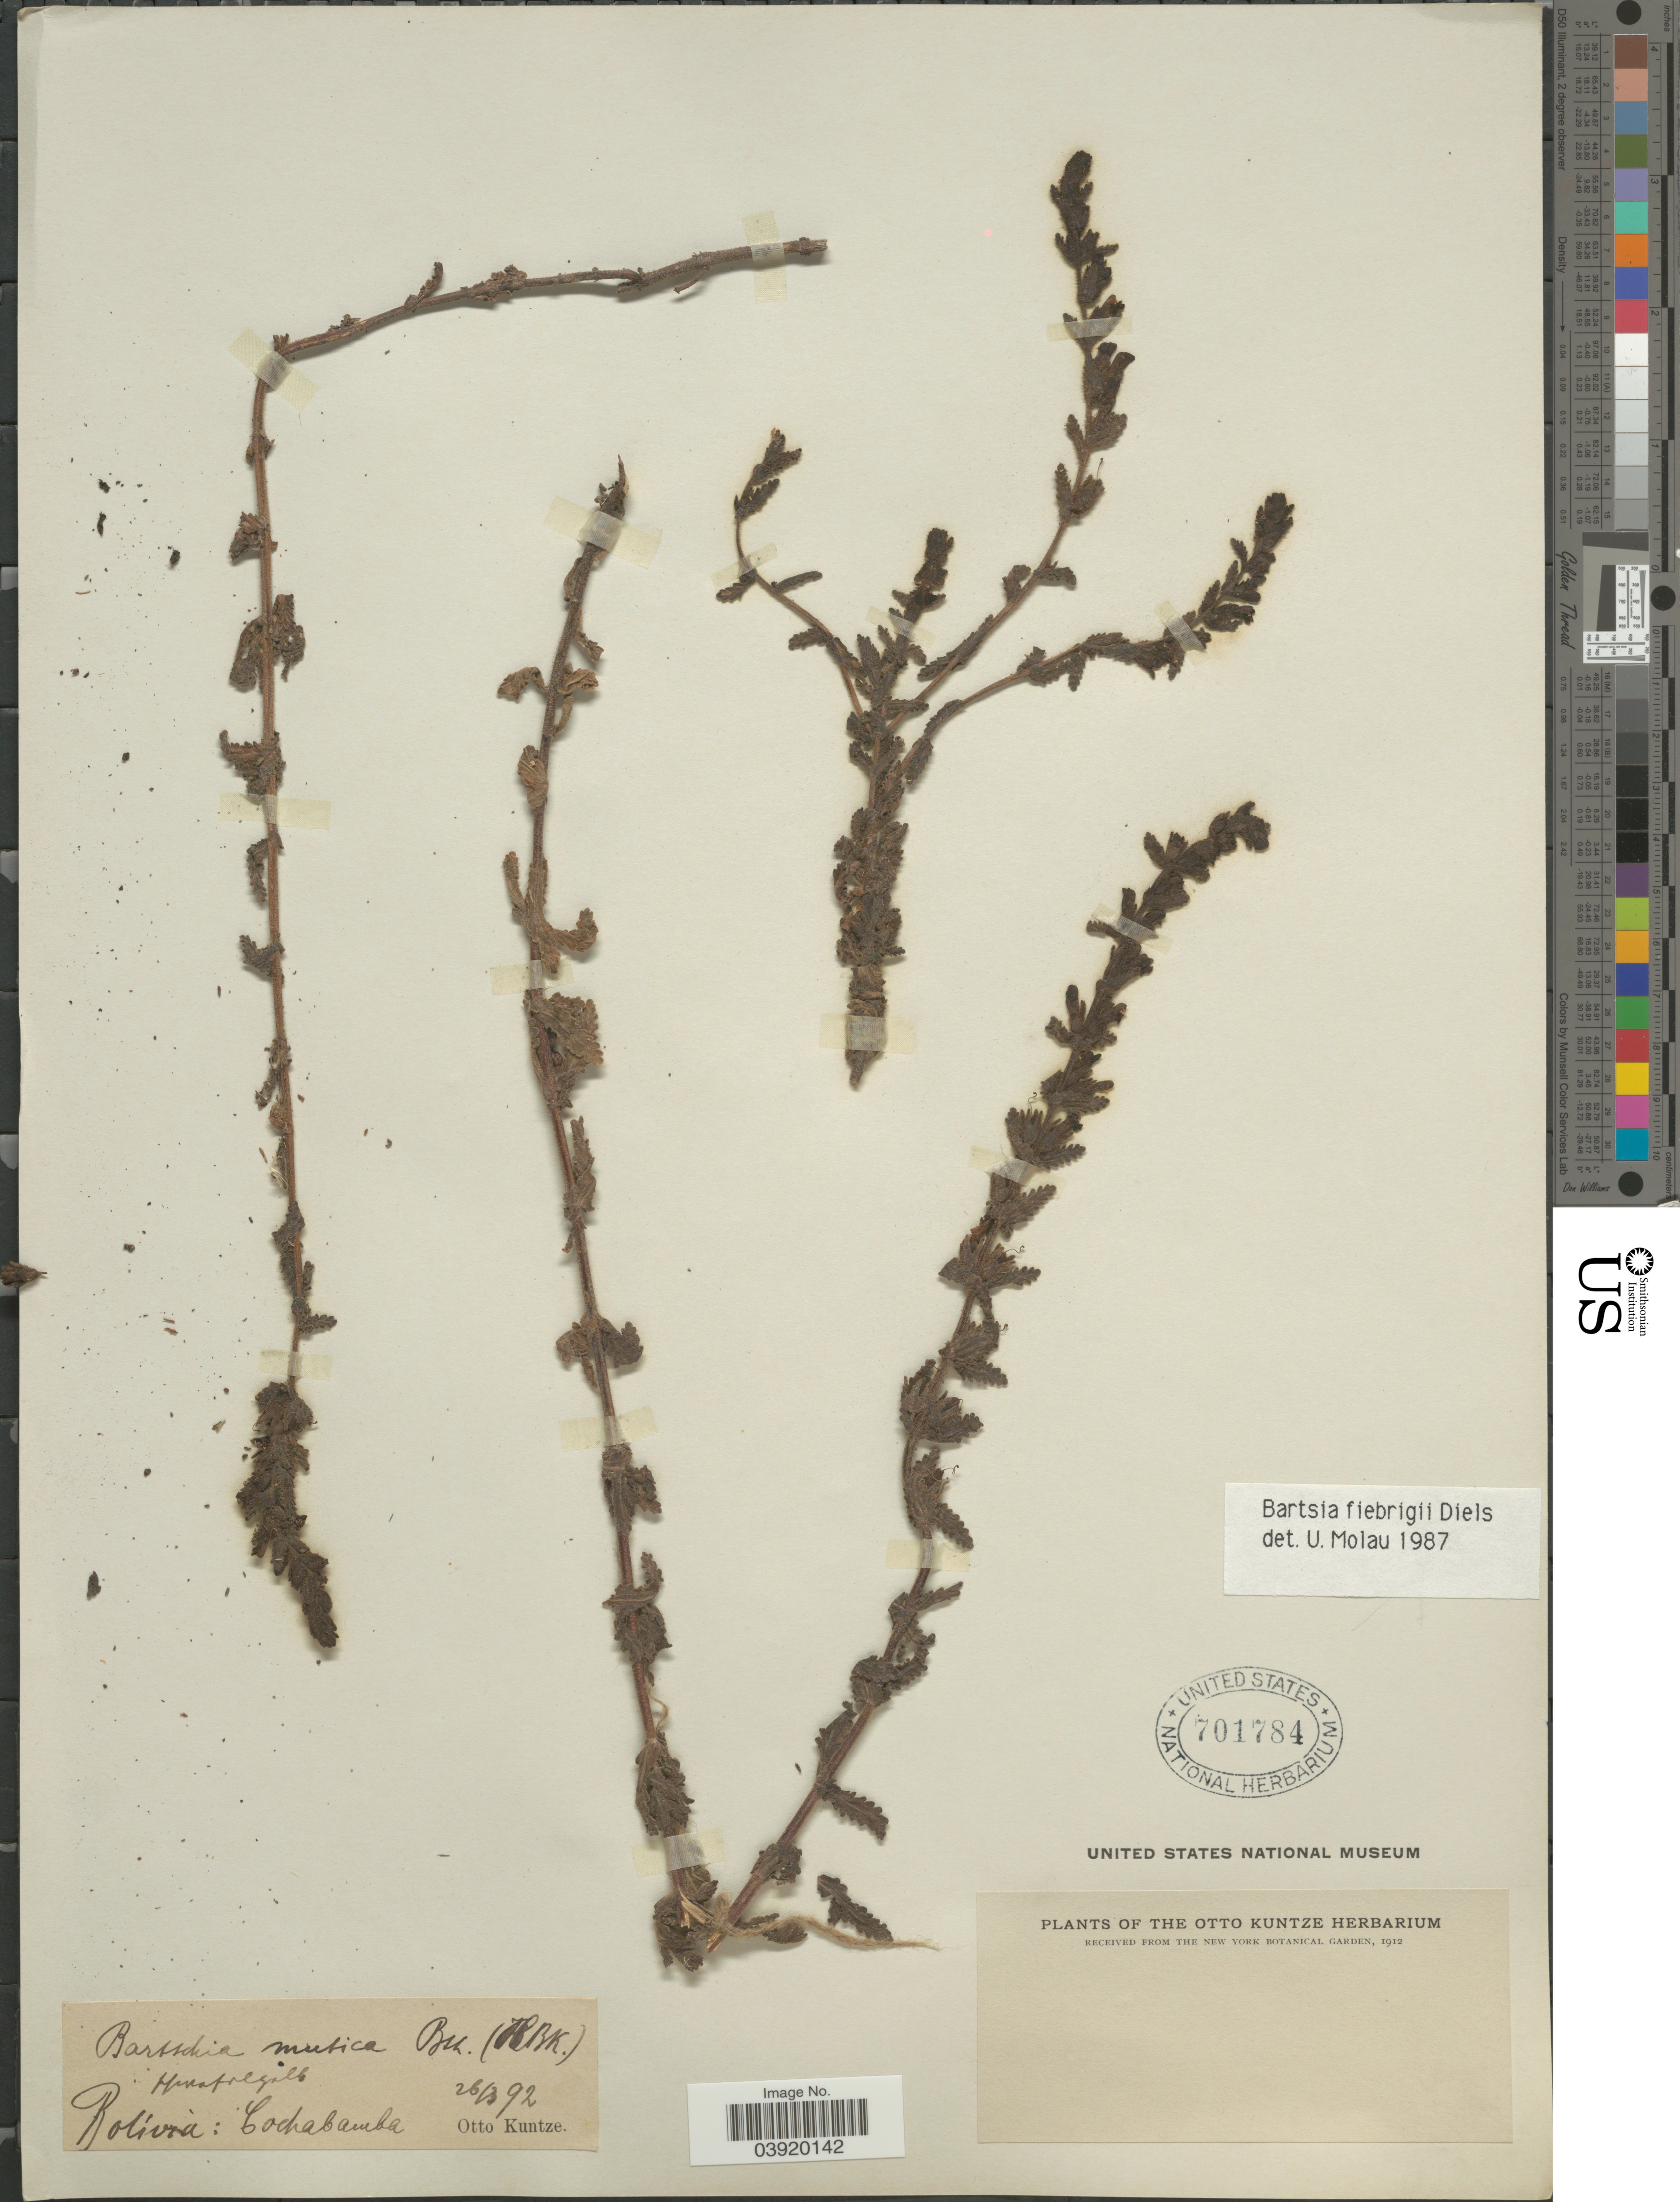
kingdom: Plantae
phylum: Tracheophyta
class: Magnoliopsida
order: Lamiales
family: Orobanchaceae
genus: Bartsia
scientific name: Bartsia fiebrigii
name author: Diels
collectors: C.E.O. Kuntze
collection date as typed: Transcribed d/m/y: 26/3/92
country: Bolivia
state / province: Cochabamba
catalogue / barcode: US 701784